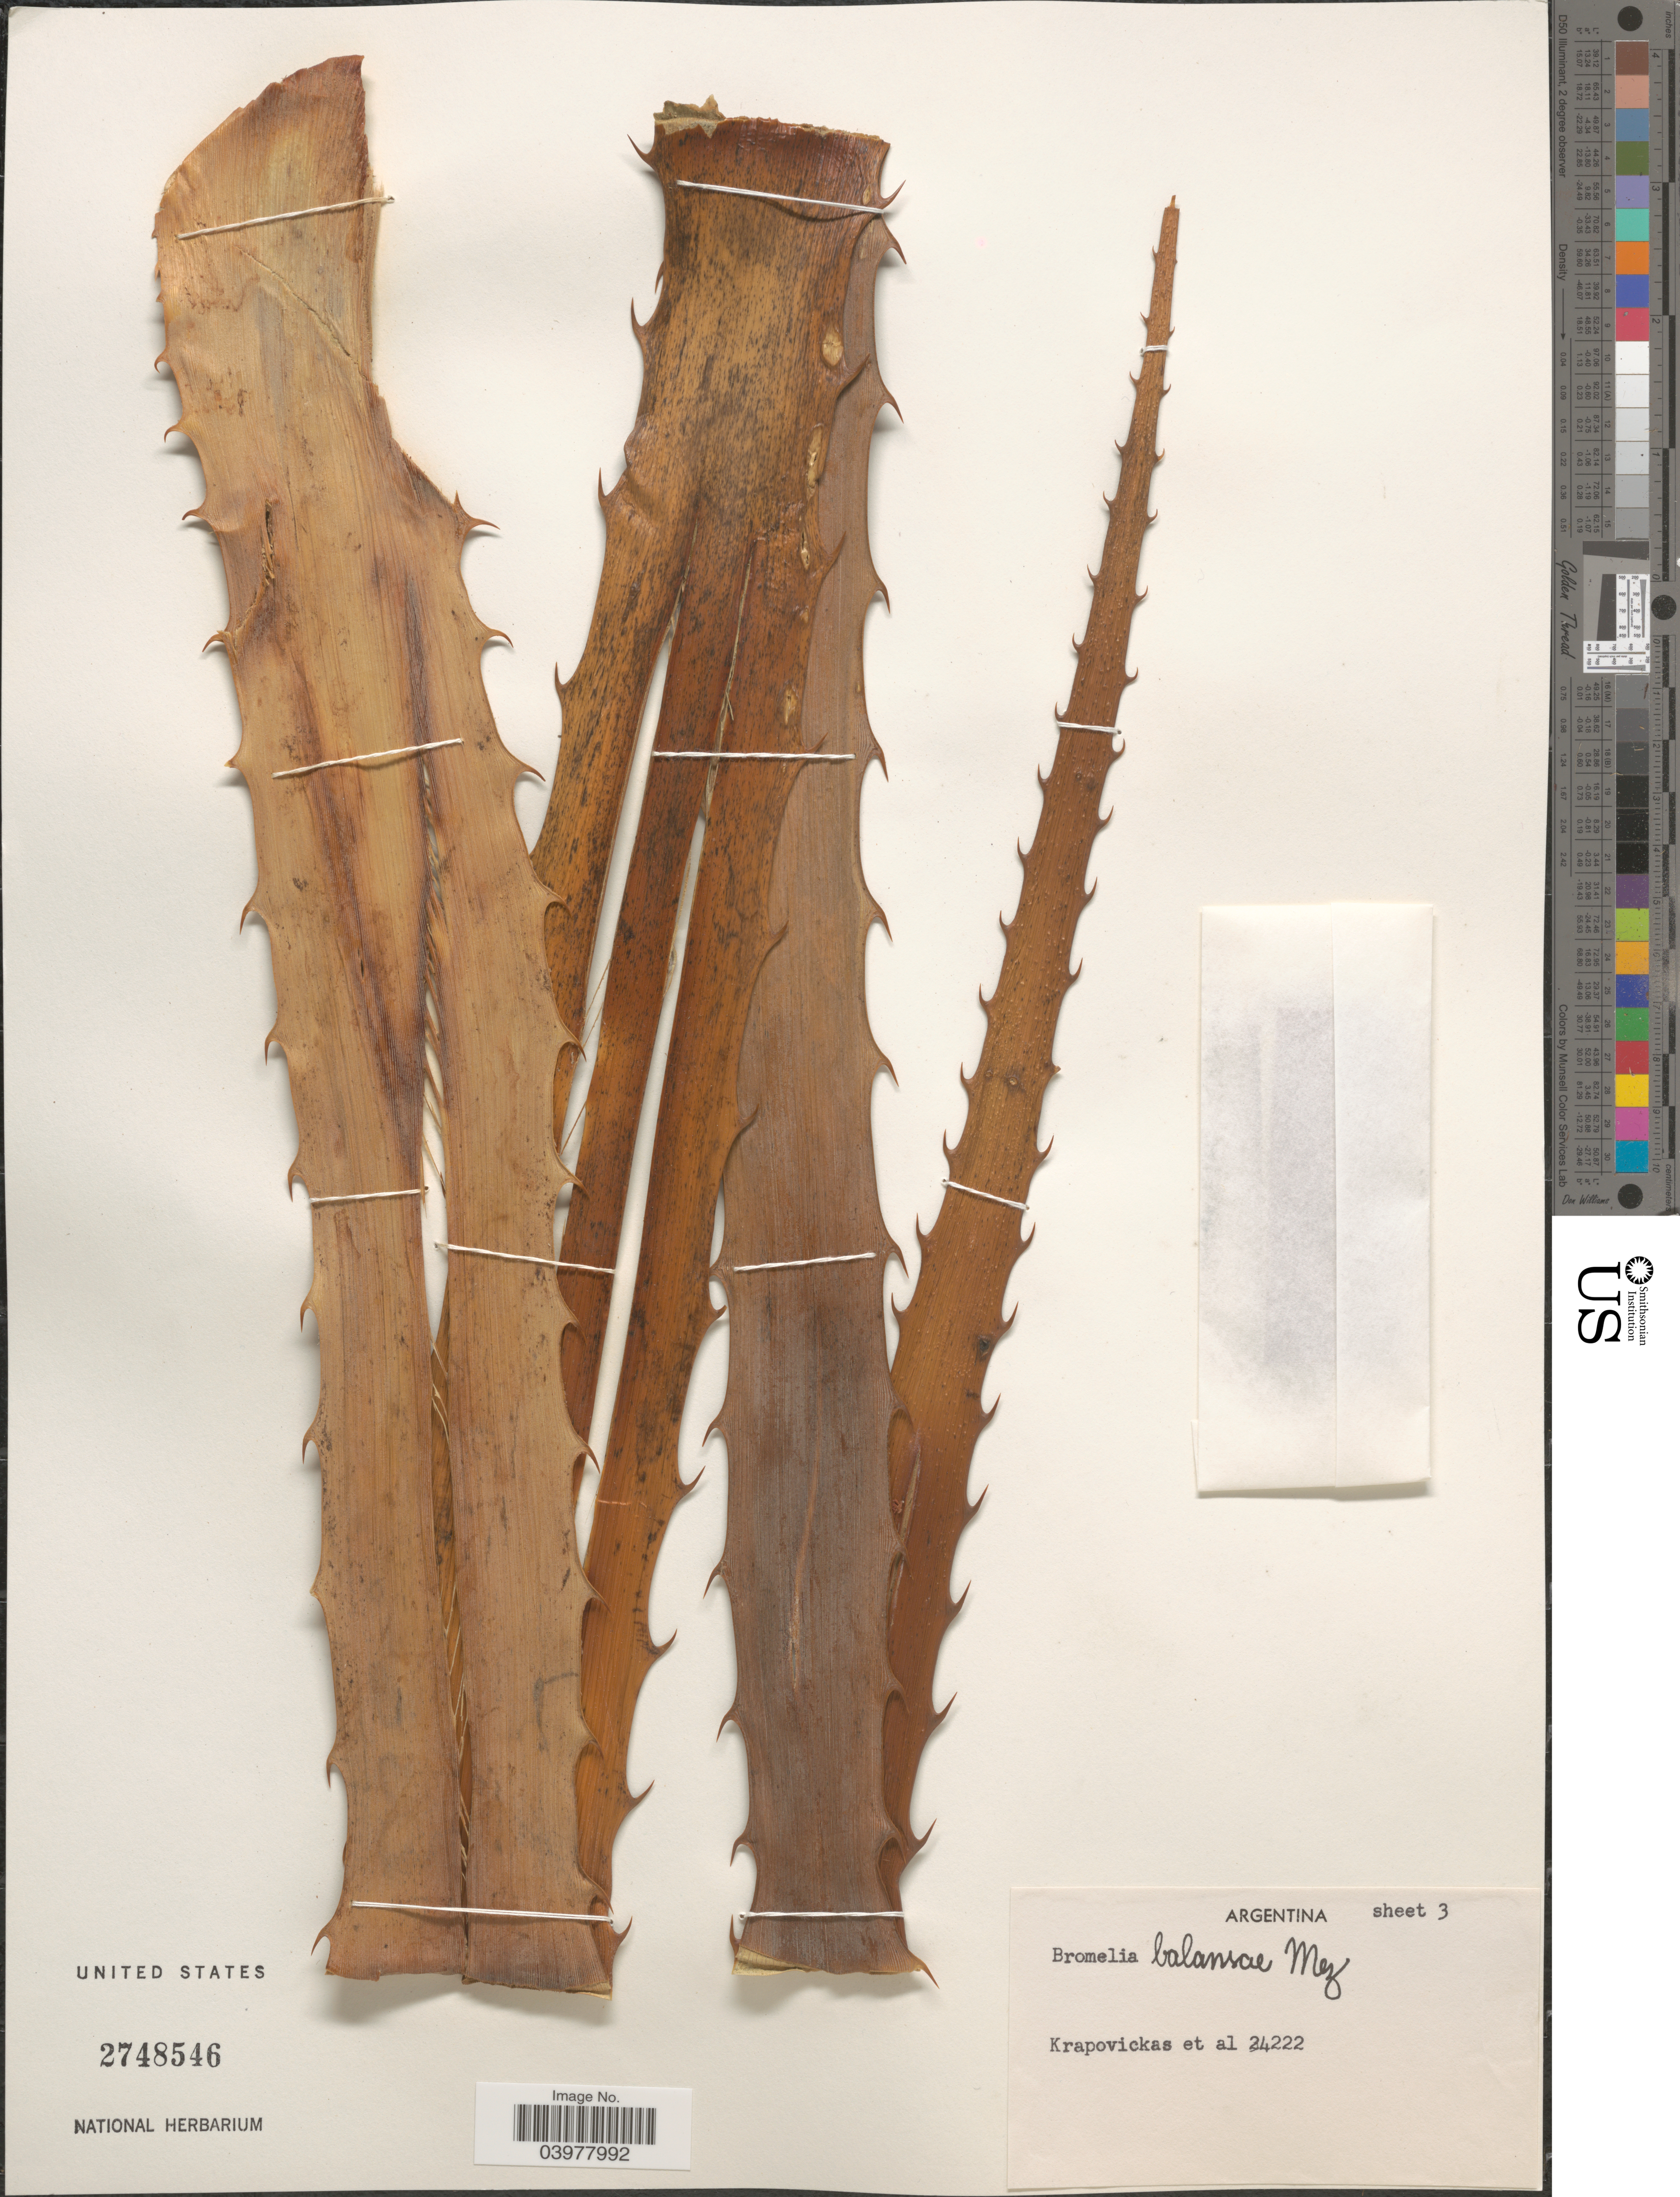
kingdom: Plantae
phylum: Tracheophyta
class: Liliopsida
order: Poales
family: Bromeliaceae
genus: Bromelia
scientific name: Bromelia balansae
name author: Mez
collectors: Krapovickas & et al.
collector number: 24222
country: Argentina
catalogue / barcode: US 2748546